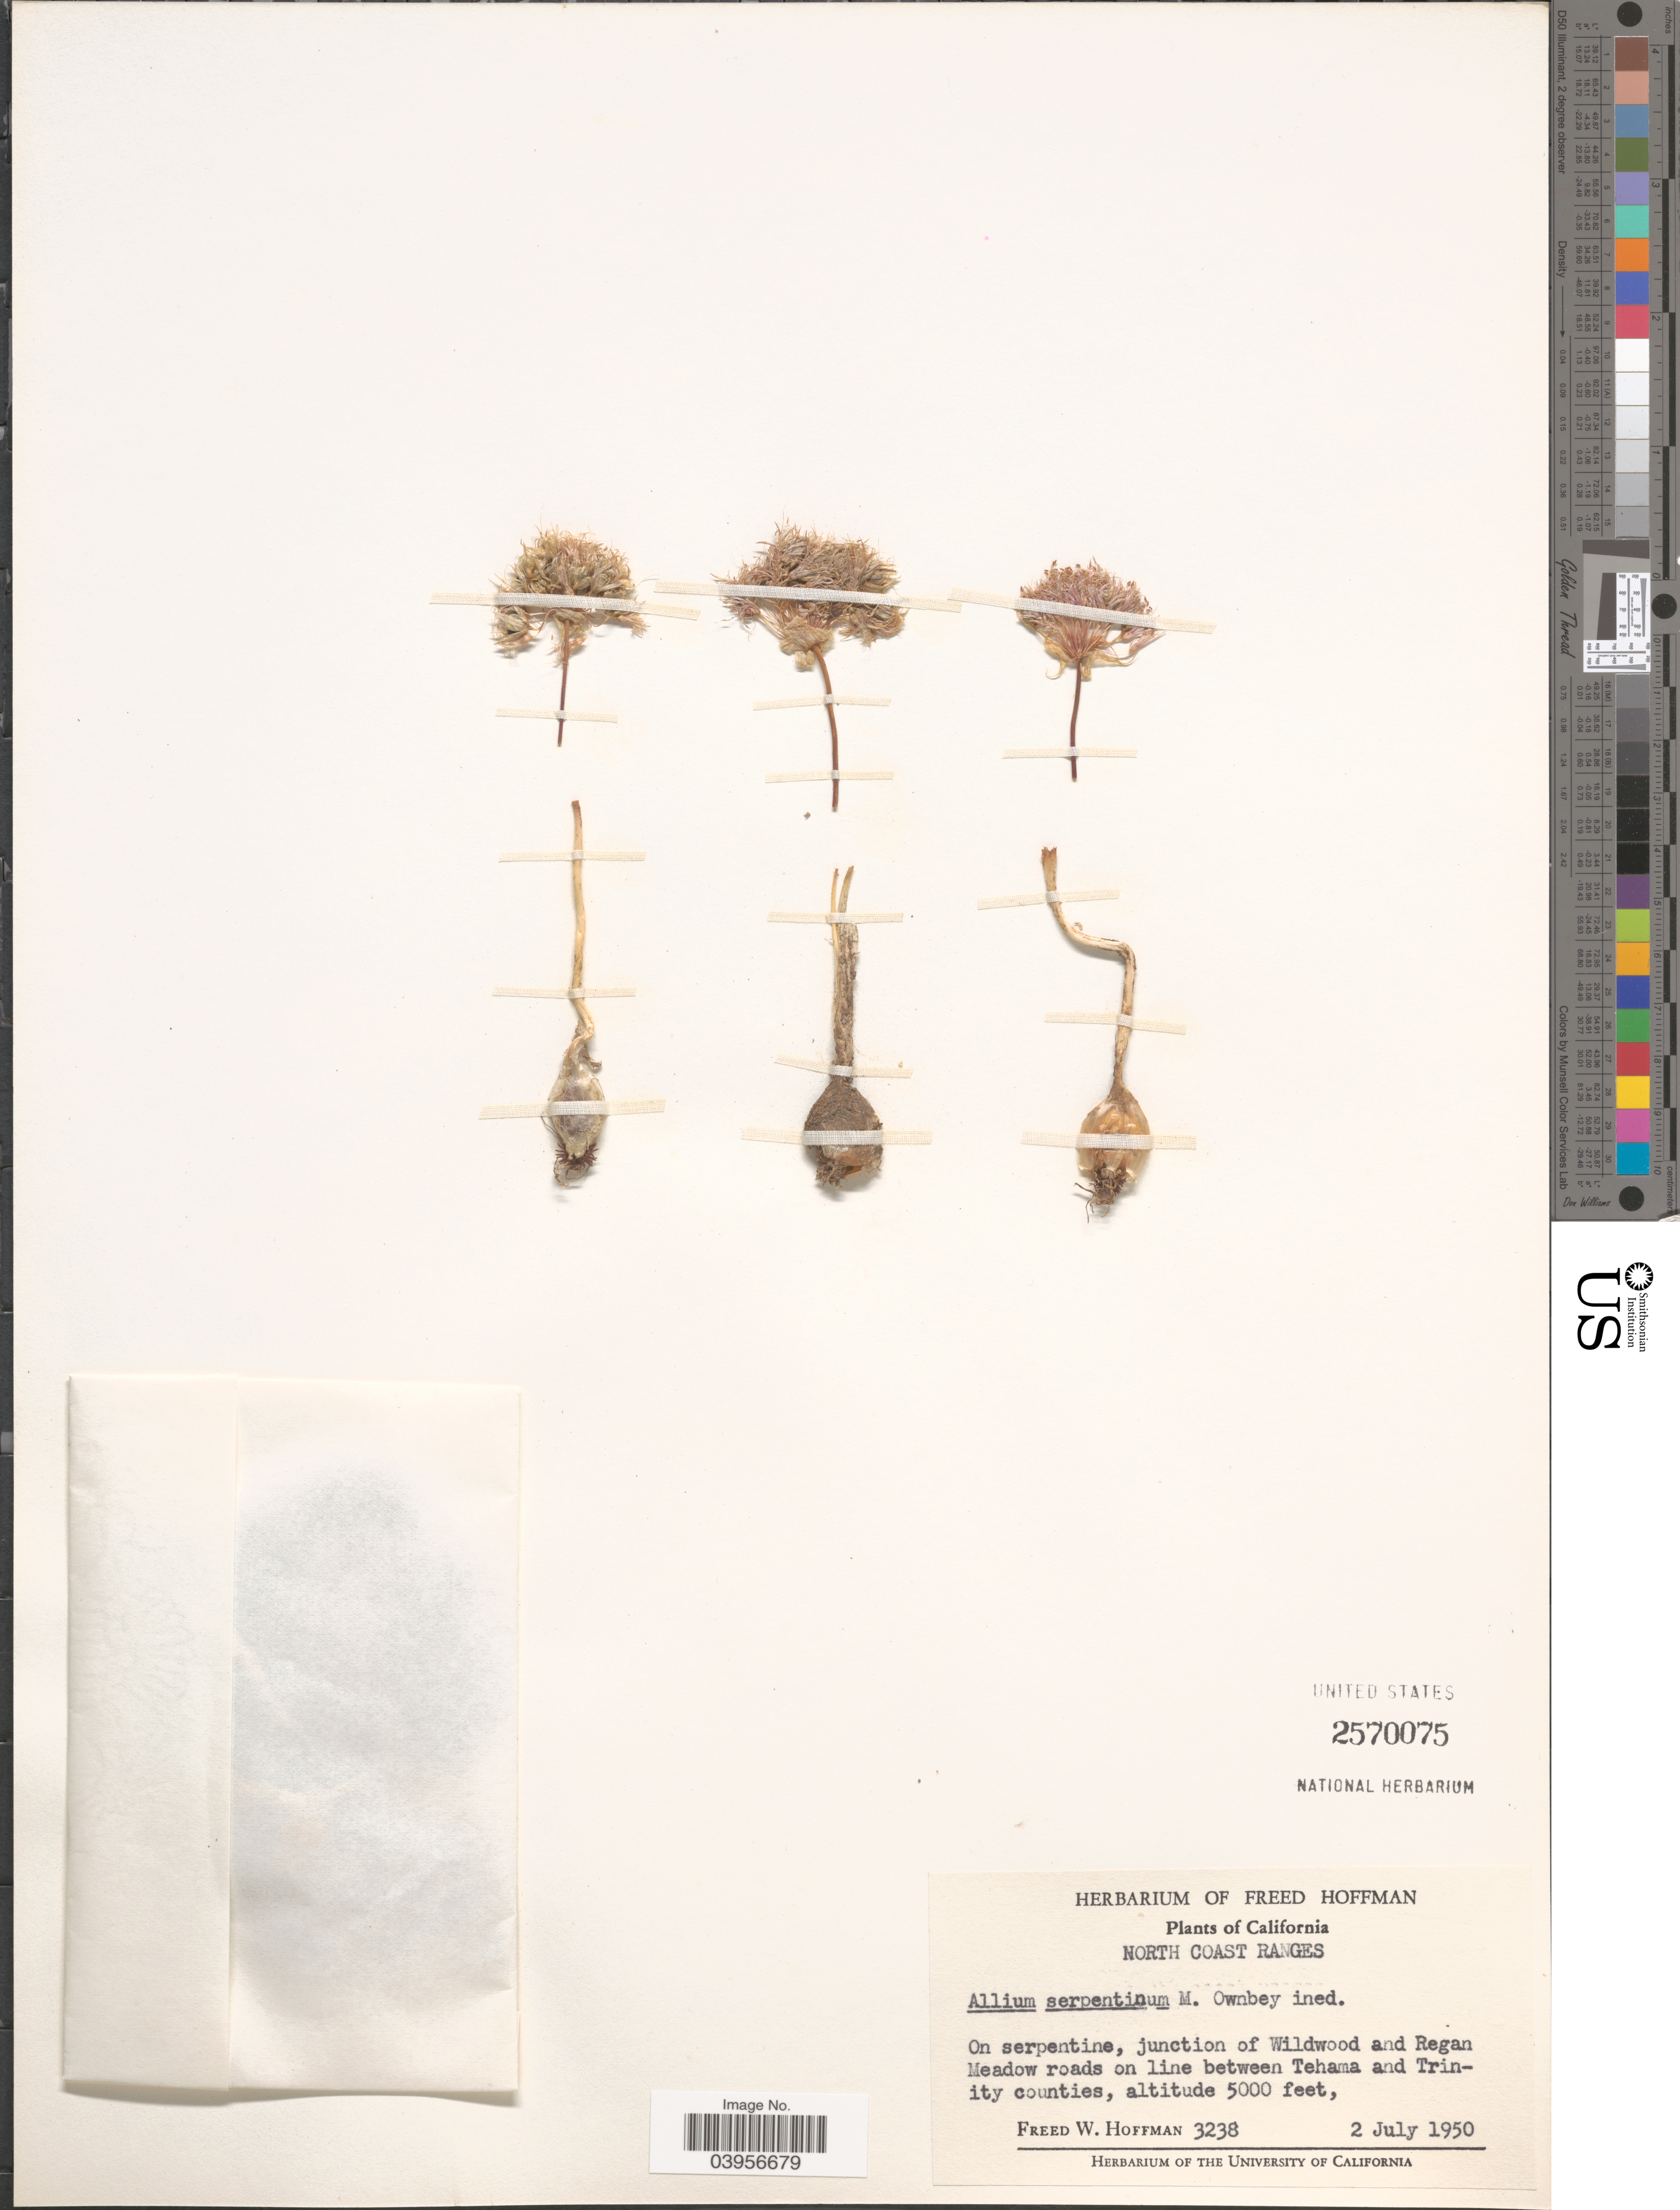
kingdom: Plantae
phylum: Tracheophyta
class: Liliopsida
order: Asparagales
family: Amaryllidaceae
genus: Allium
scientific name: Allium serpentinicum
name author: İ.Genç & Özhatay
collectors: F. Hoffman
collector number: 3238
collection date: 1950-07-02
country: United States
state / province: California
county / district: Trinity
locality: North Coast Ranges. On serpentine, junction of Wildwood and Regan Meadow roads on line between Tehama and Trinity counties.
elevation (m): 1524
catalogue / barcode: US 2470075